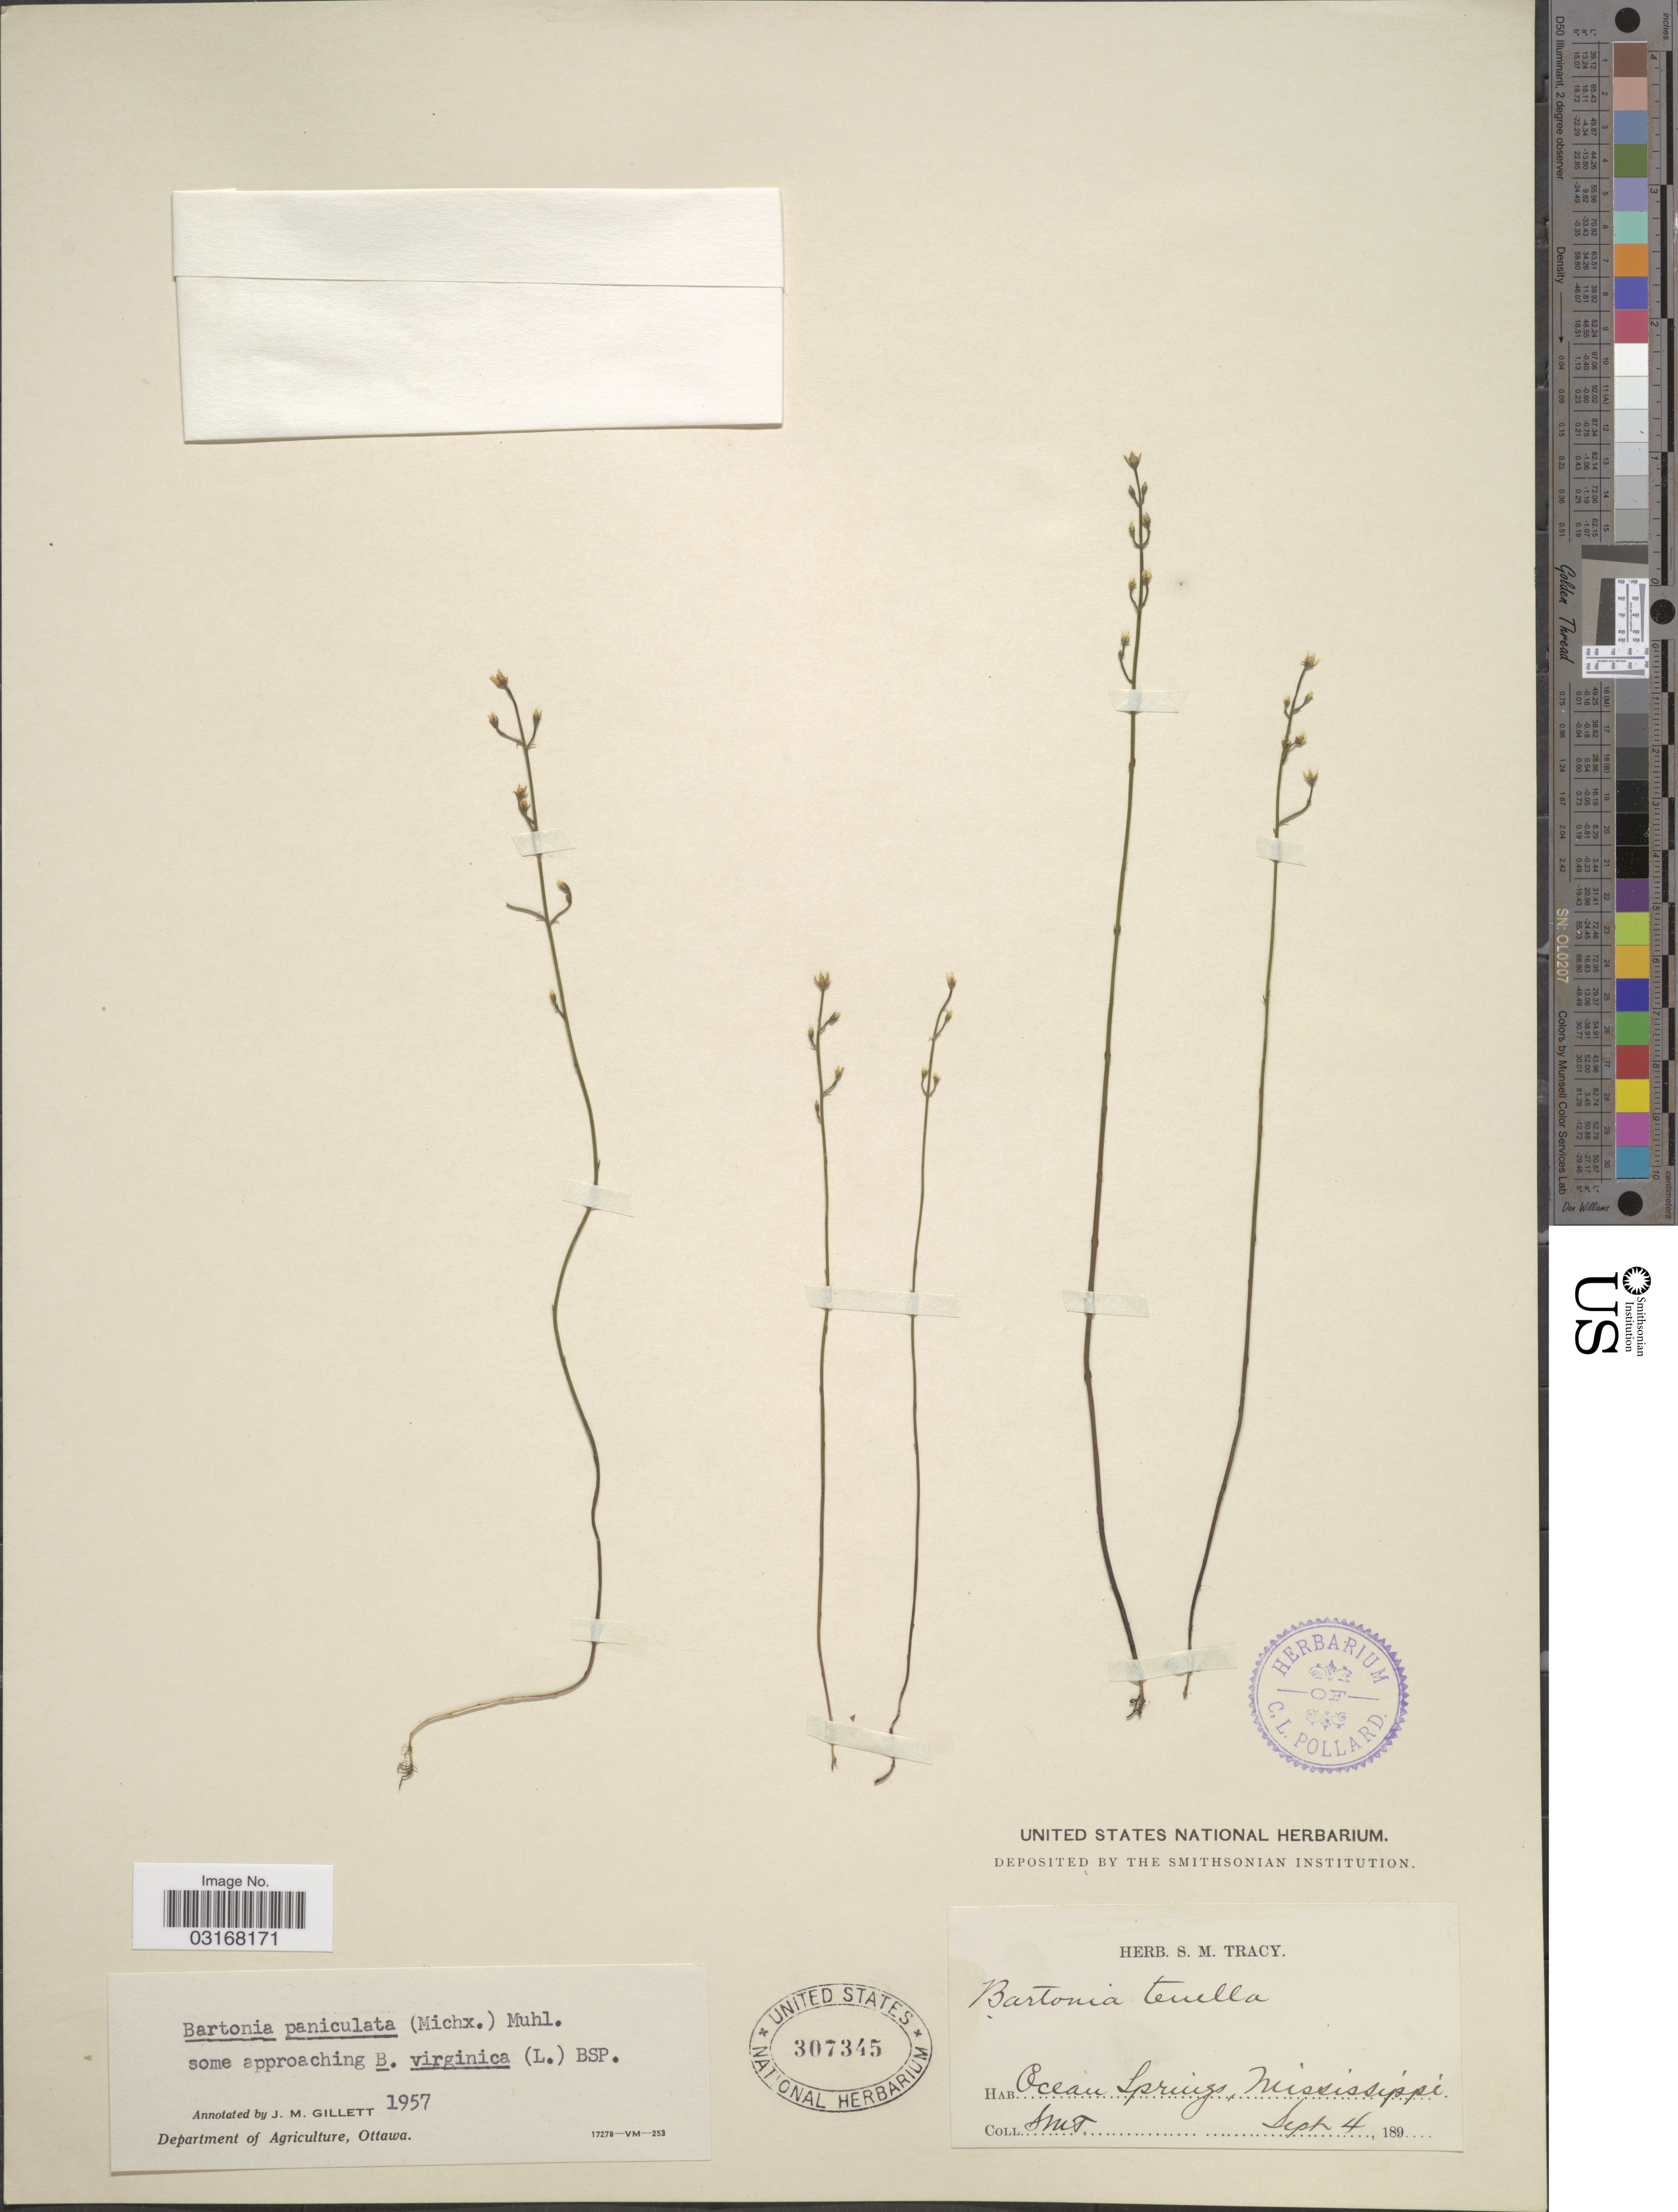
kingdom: Plantae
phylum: Tracheophyta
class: Magnoliopsida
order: Gentianales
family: Gentianaceae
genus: Bartonia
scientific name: Bartonia paniculata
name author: (Michx.) Muhl.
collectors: S. M. Tracy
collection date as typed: Sept 4, 189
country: United States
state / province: Mississippi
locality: Ocean Springs.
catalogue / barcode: US 307345